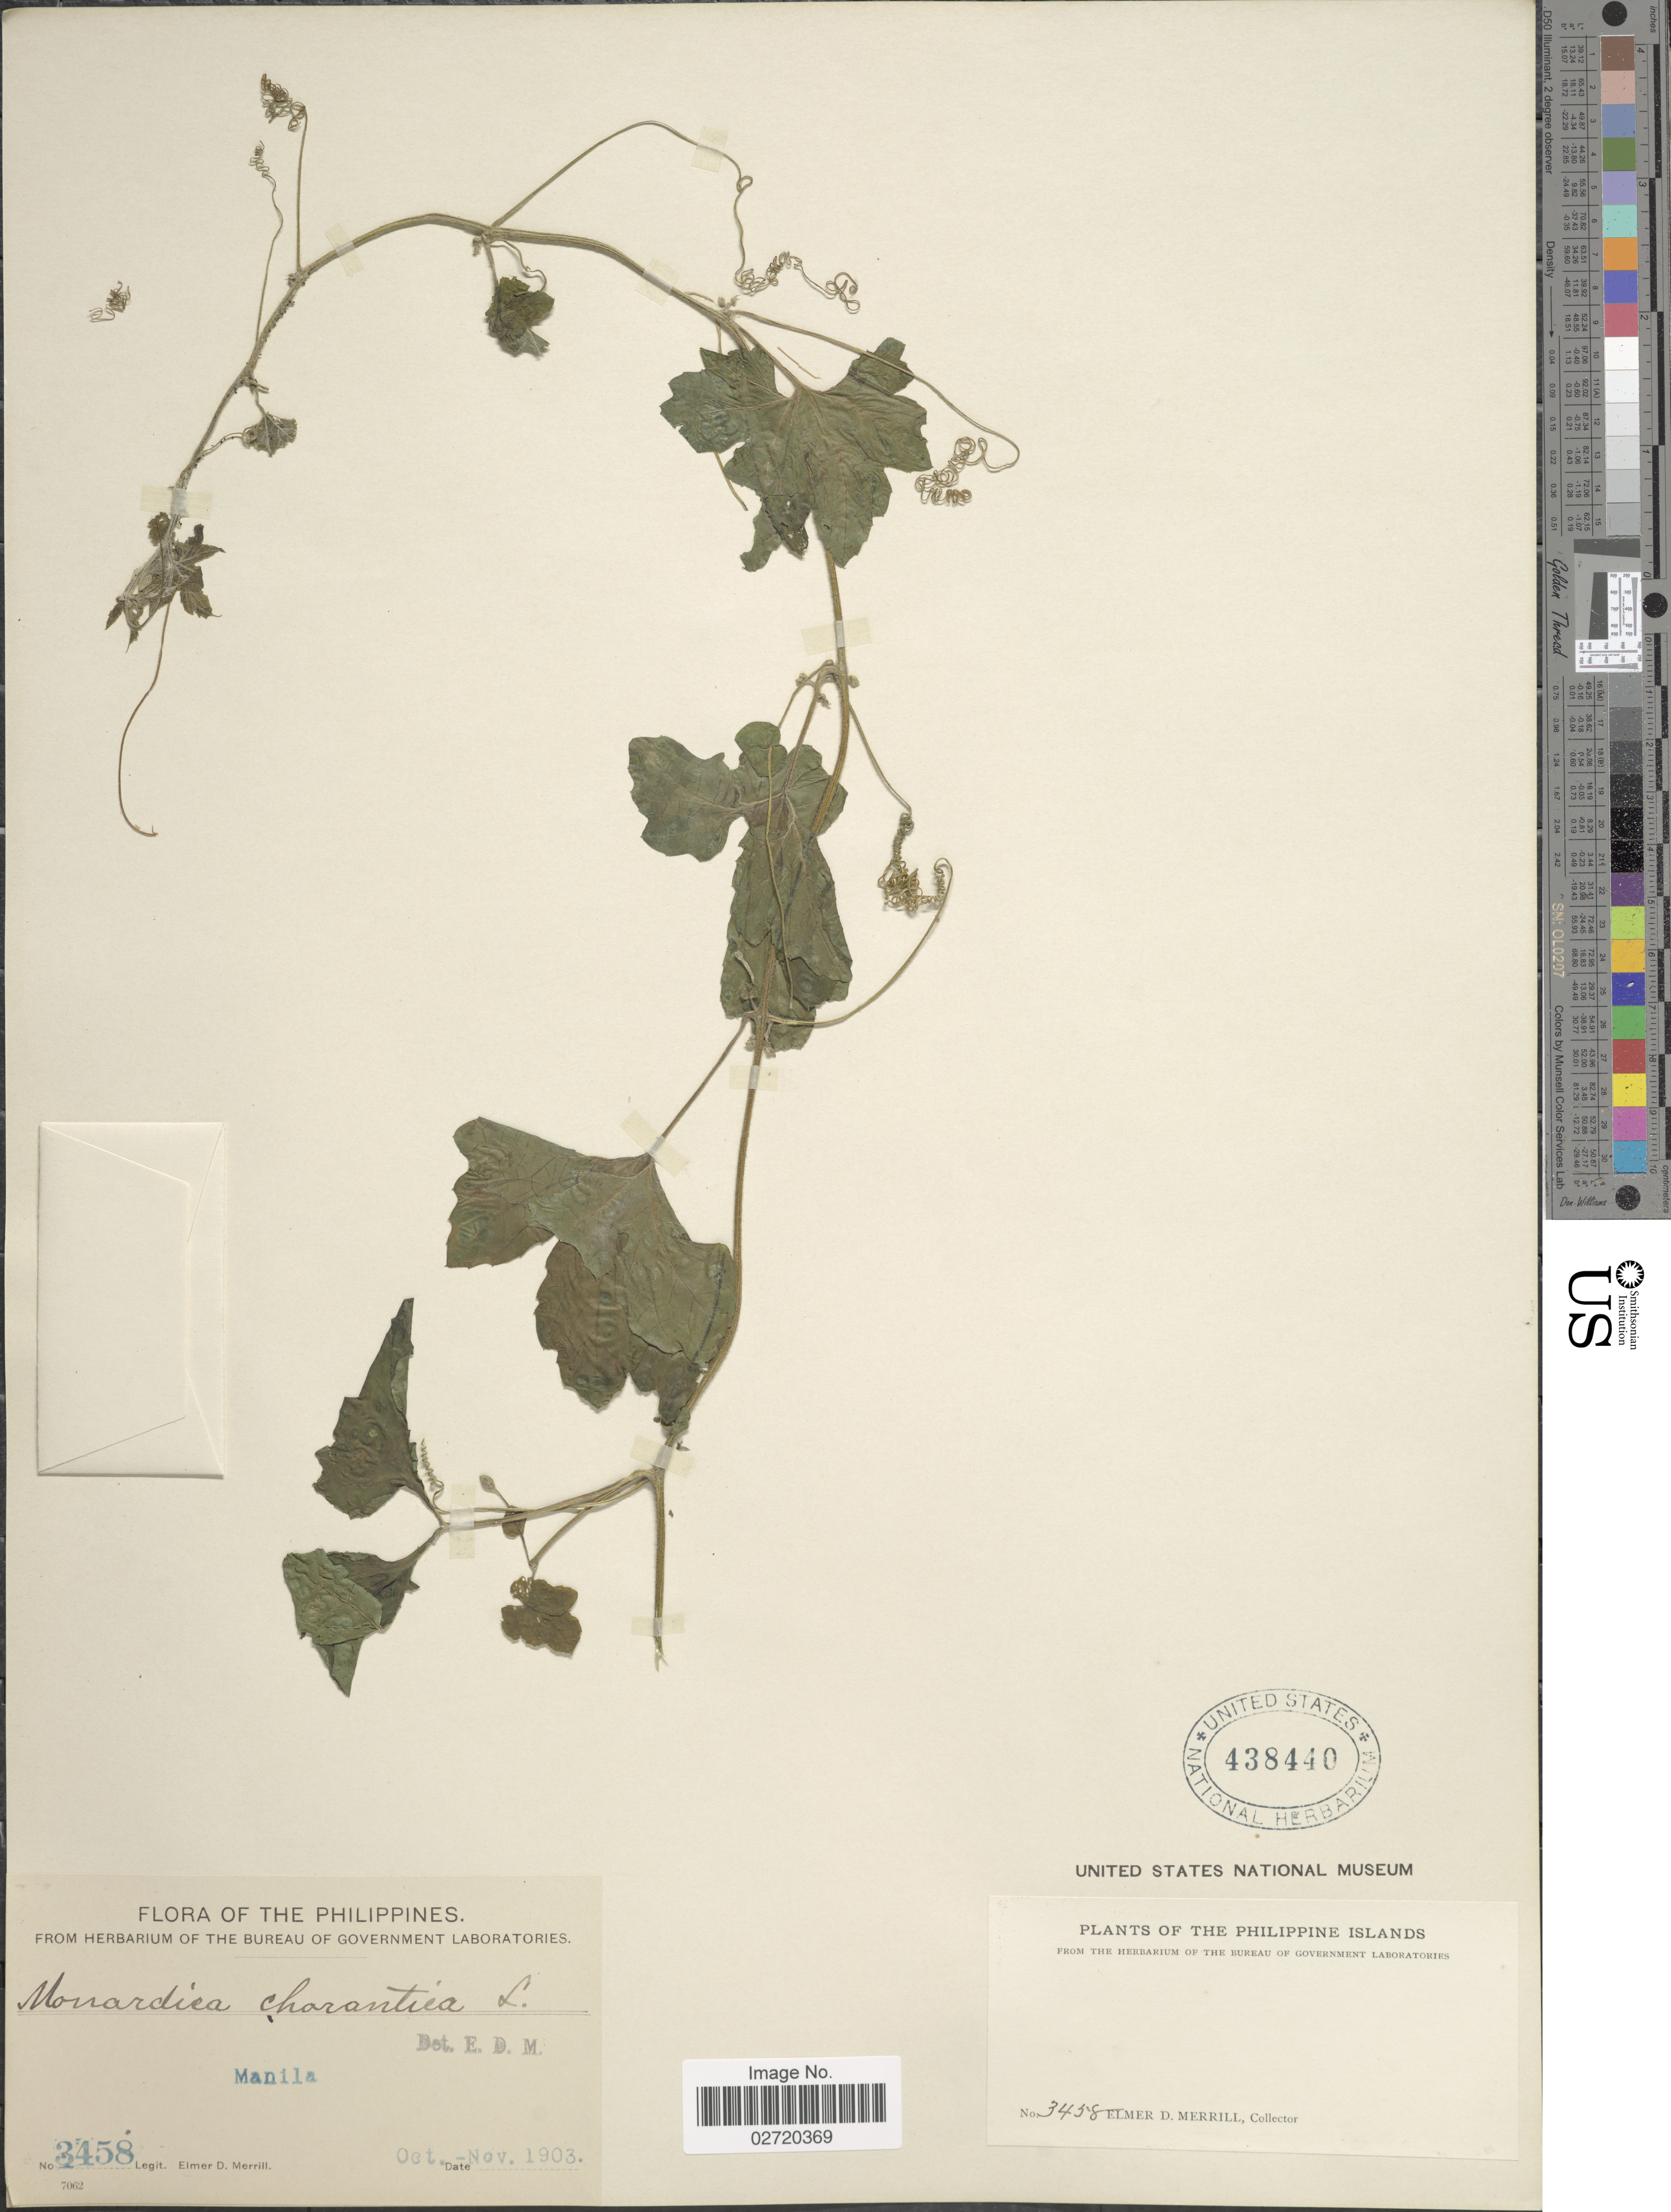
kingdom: Plantae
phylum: Tracheophyta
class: Magnoliopsida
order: Cucurbitales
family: Cucurbitaceae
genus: Momordica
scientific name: Momordica charantia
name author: L.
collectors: E. D. Merrill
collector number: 3458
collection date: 1903-10/1903-11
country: Philippines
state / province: National Capital Region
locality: Manila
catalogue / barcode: US 438440